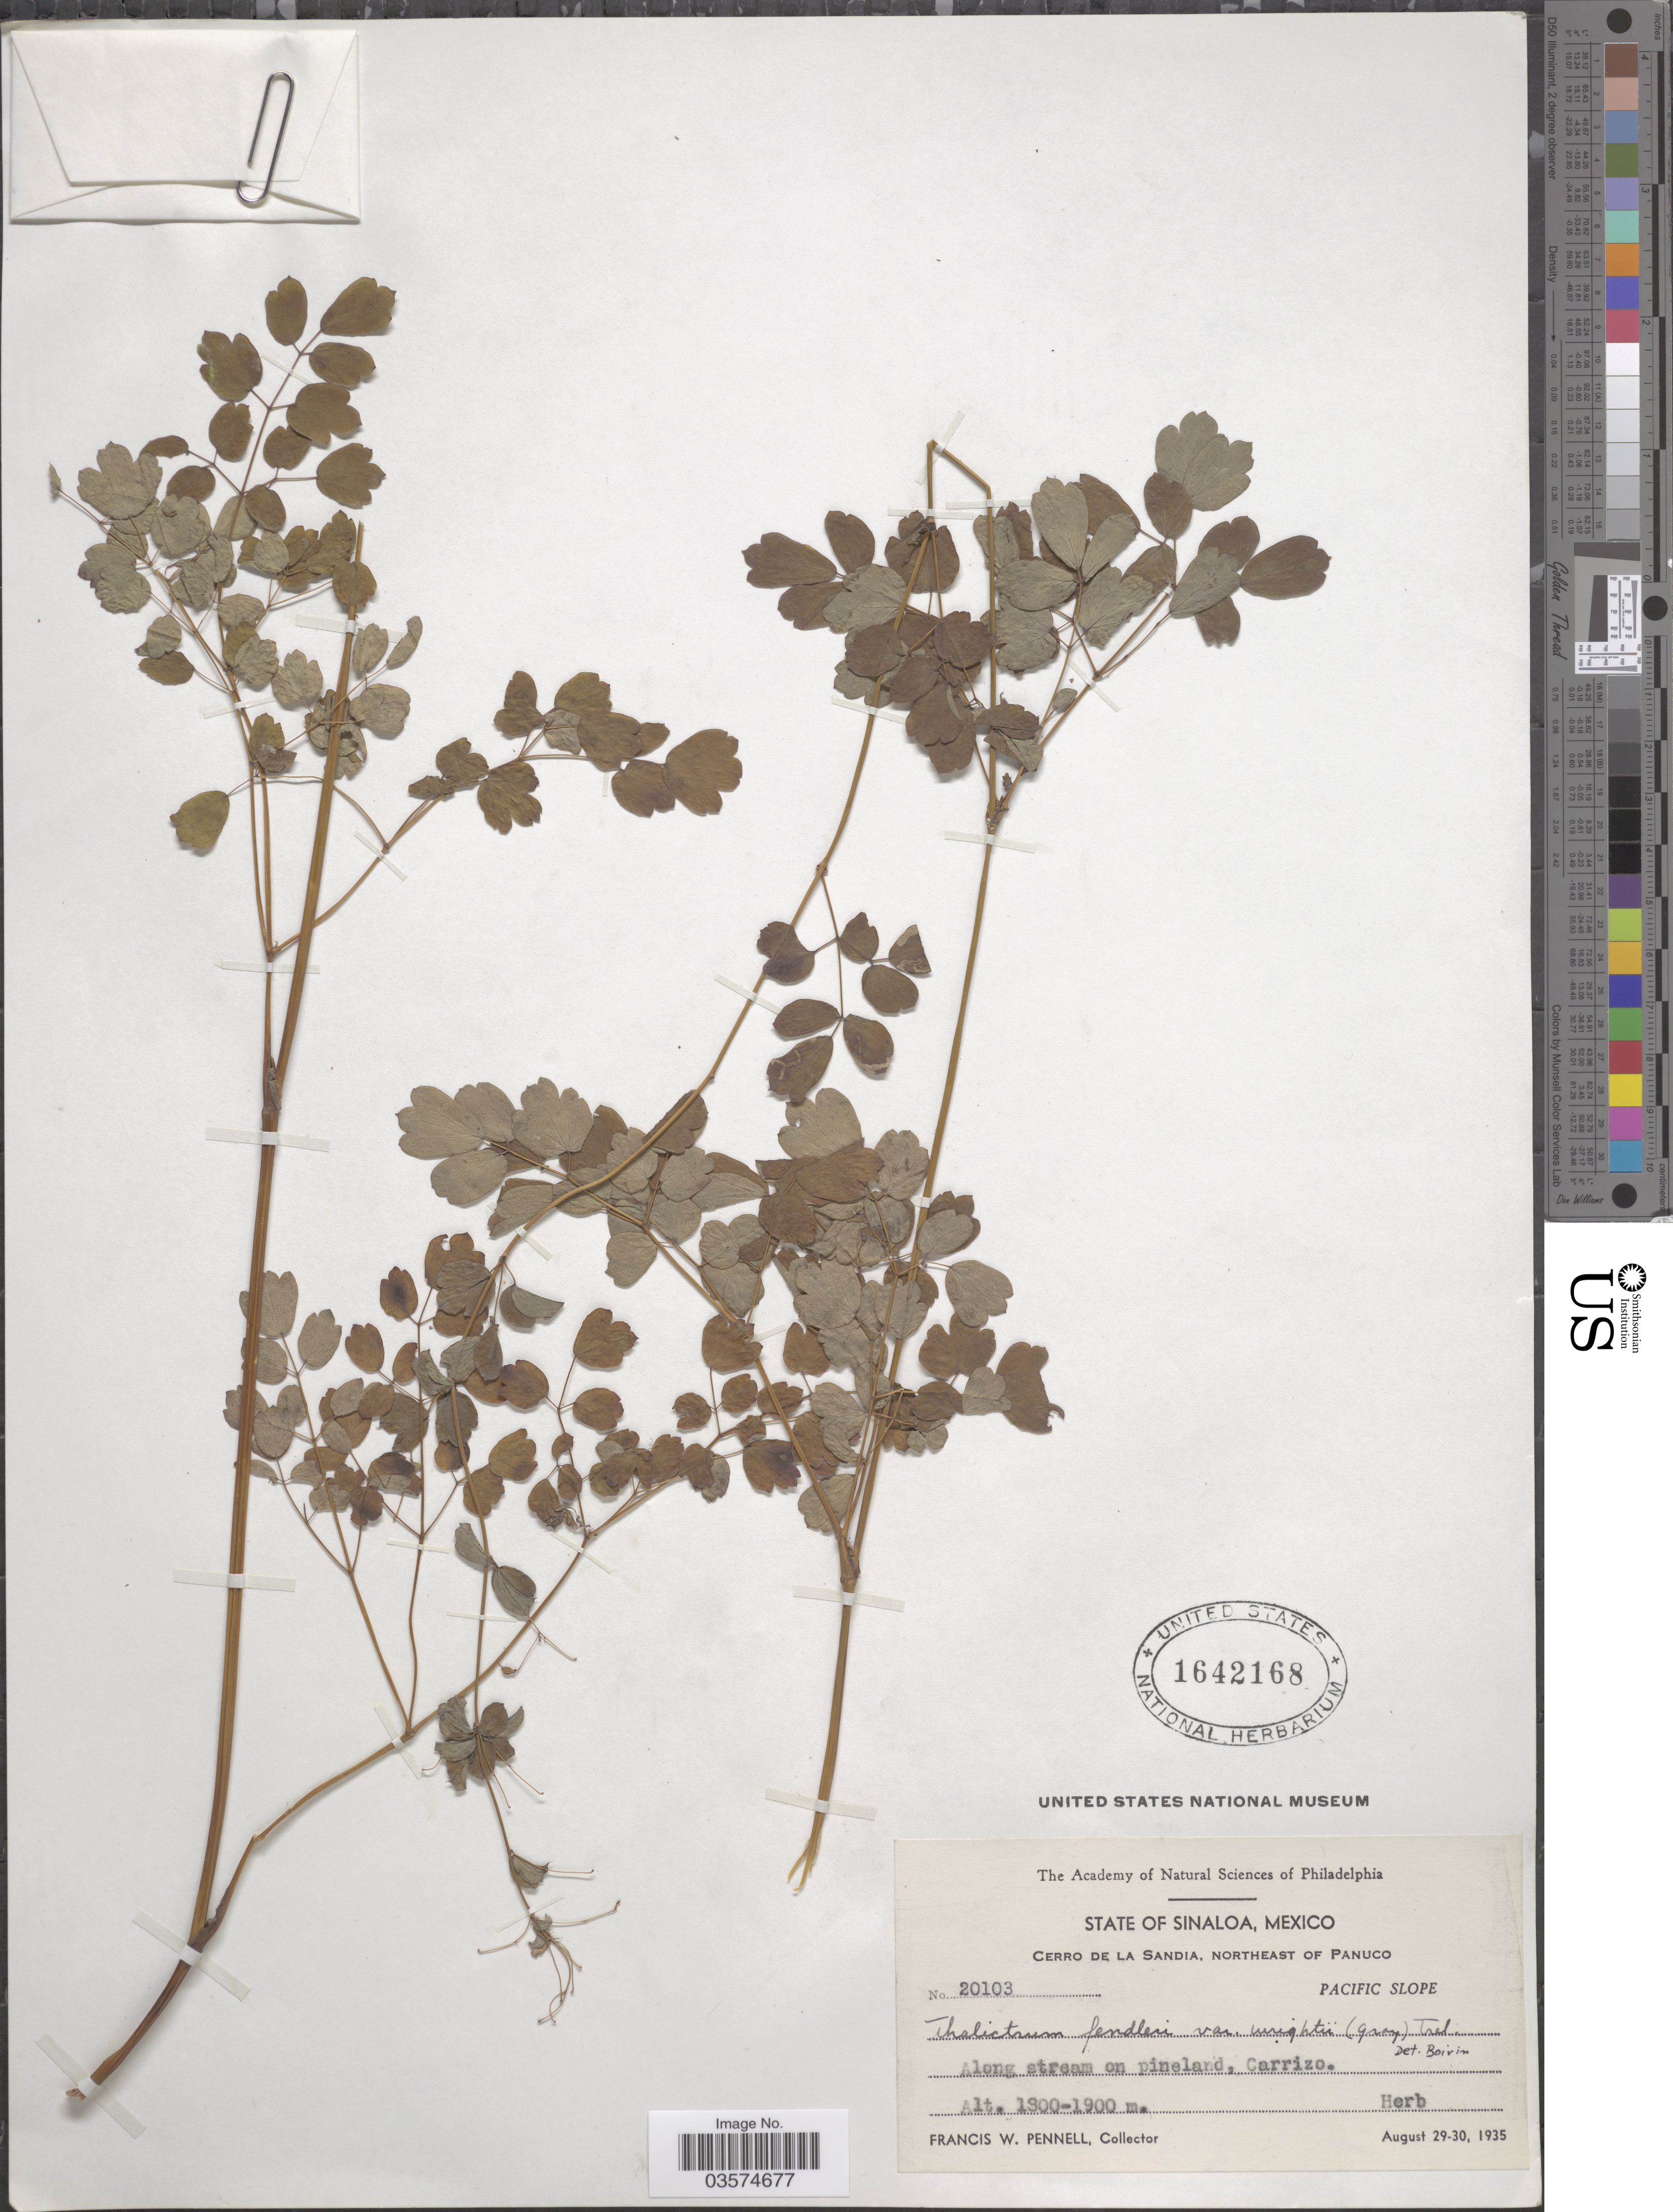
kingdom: Plantae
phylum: Tracheophyta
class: Magnoliopsida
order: Ranunculales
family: Ranunculaceae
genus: Thalictrum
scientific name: Thalictrum fendleri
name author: Engelm. ex A. Gray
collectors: F. W. Pennell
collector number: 20103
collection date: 1935-08-29/1935-08-30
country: Mexico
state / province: Sinaloa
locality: Cerro de La Sandia, Northeast of Panuco. Along stream on pineland, Carrizo.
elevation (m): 1300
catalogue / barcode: US 1642168